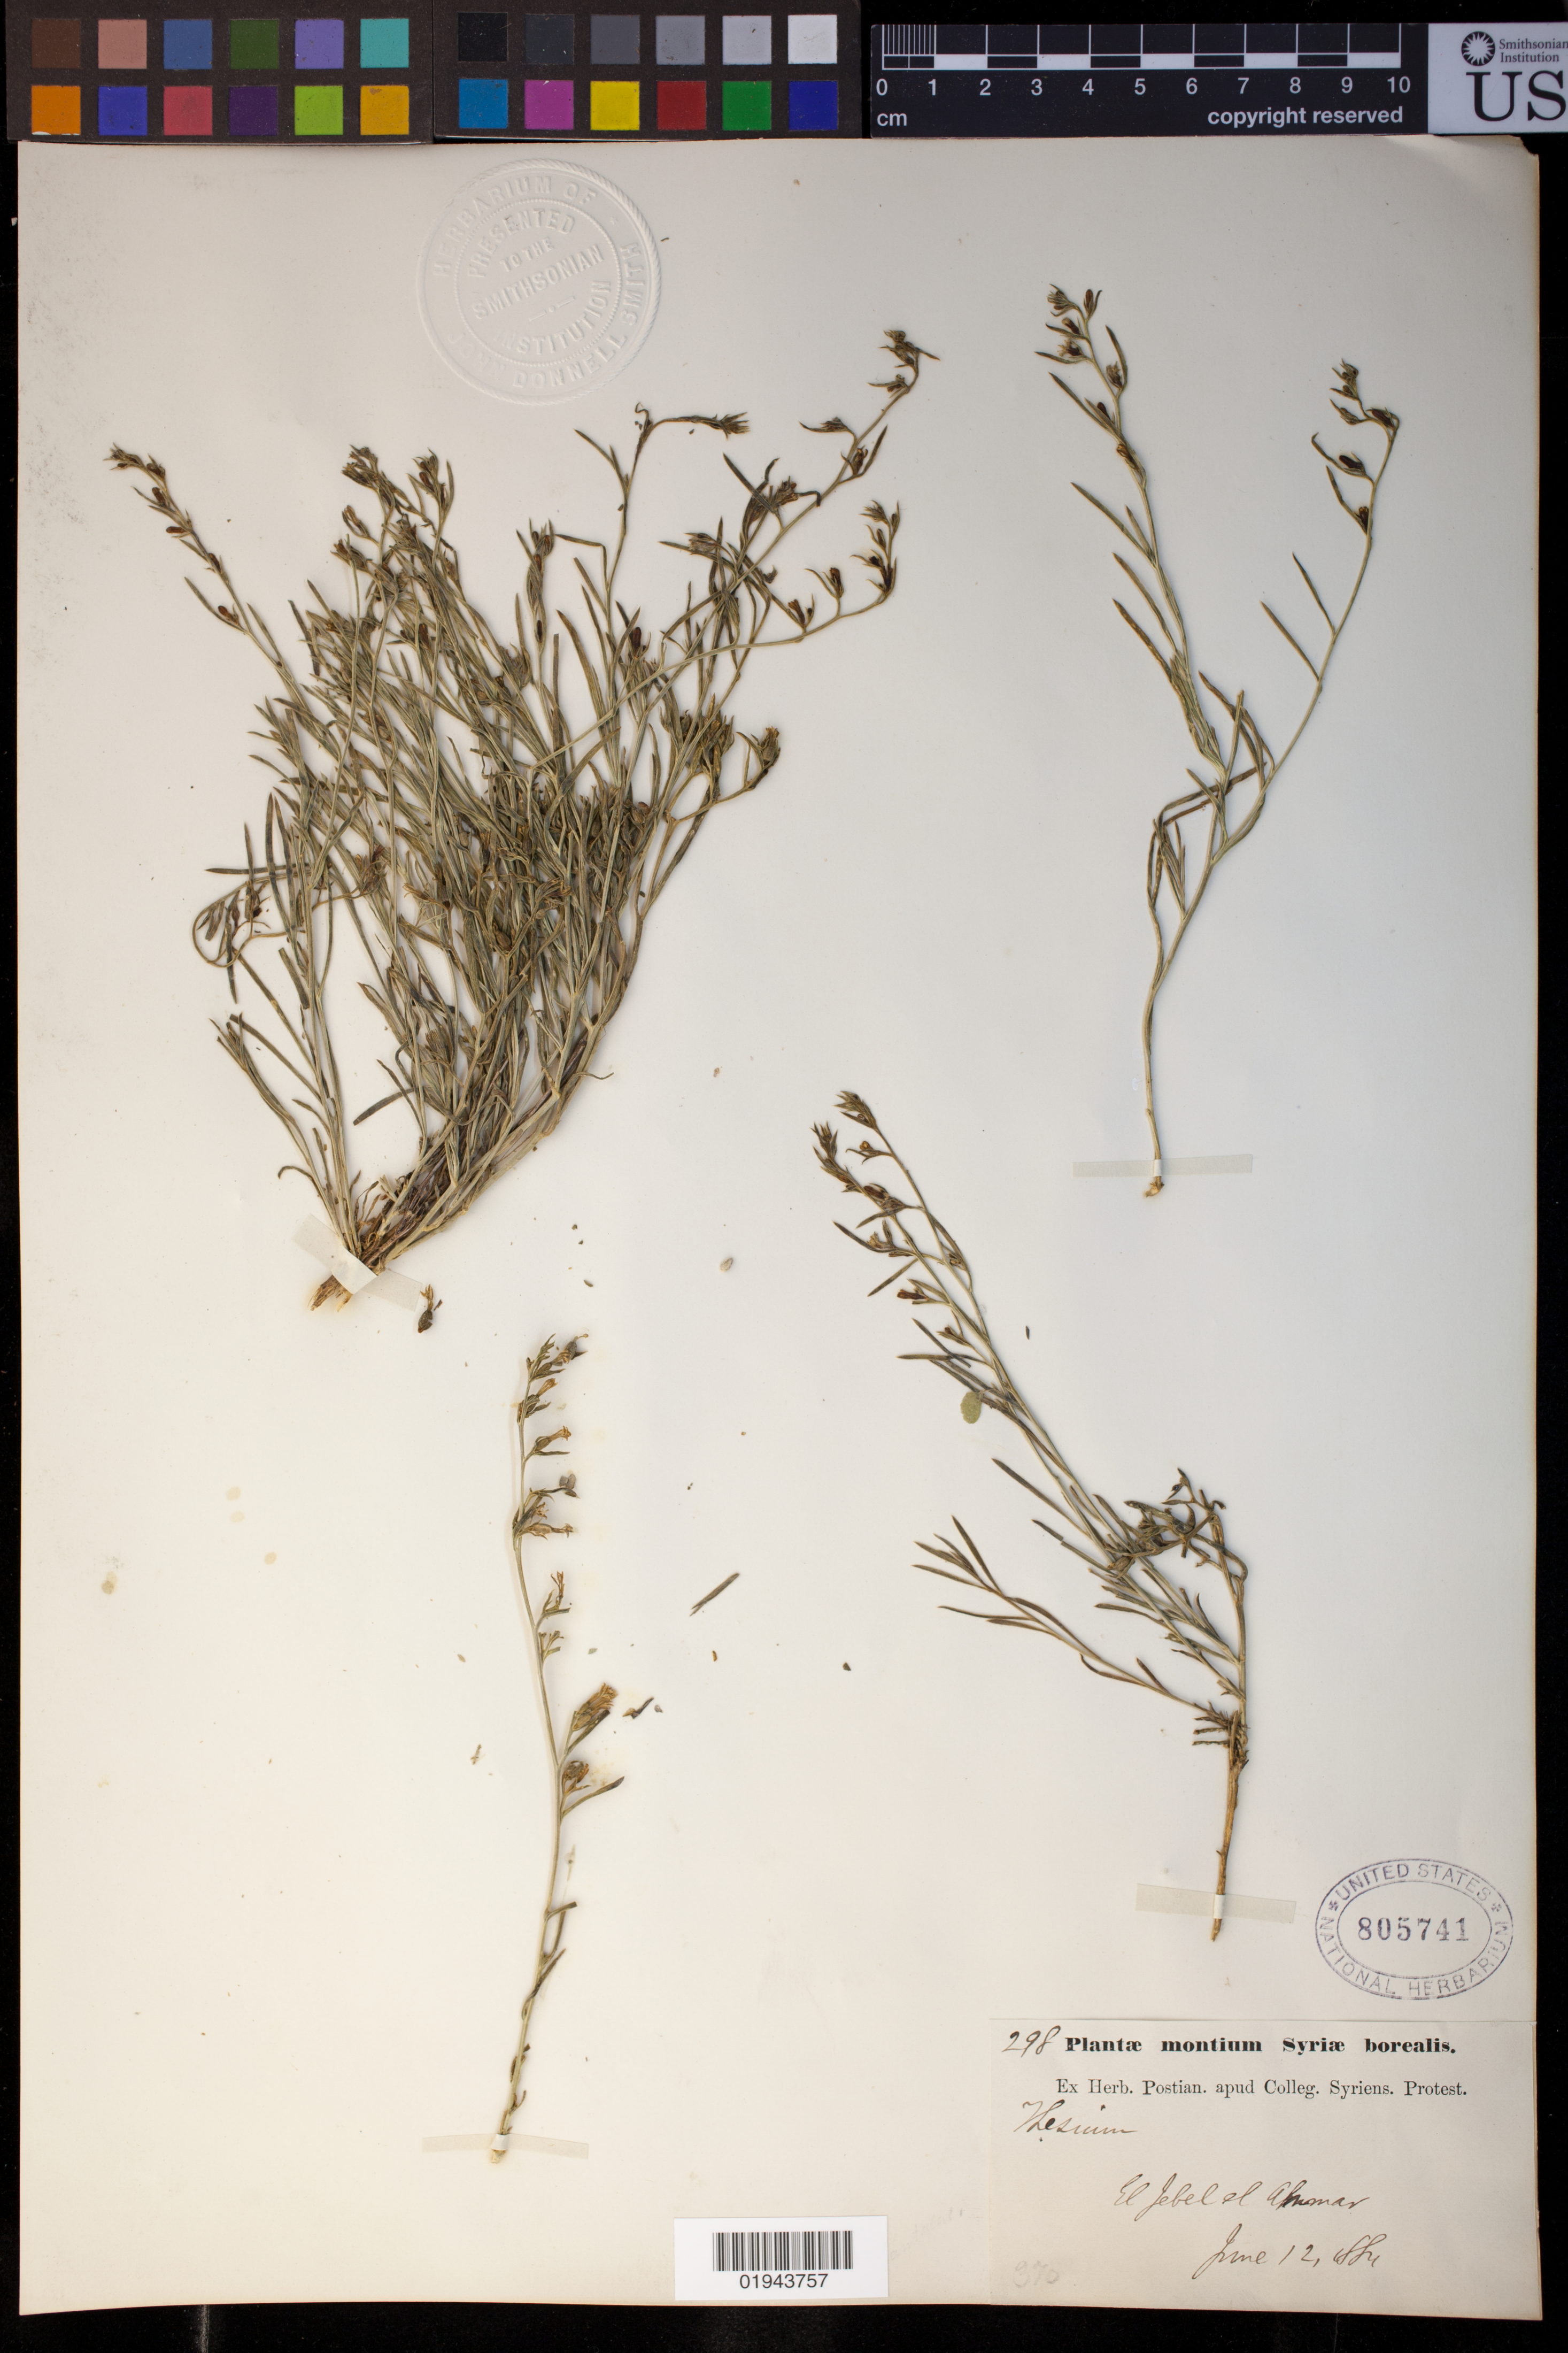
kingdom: Plantae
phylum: Tracheophyta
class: Magnoliopsida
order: Santalales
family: Thesiaceae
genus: Thesium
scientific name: Thesium sp.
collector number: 298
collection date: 1884-06-12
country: Syria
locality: El Jebel el Almanar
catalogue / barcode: US 805741